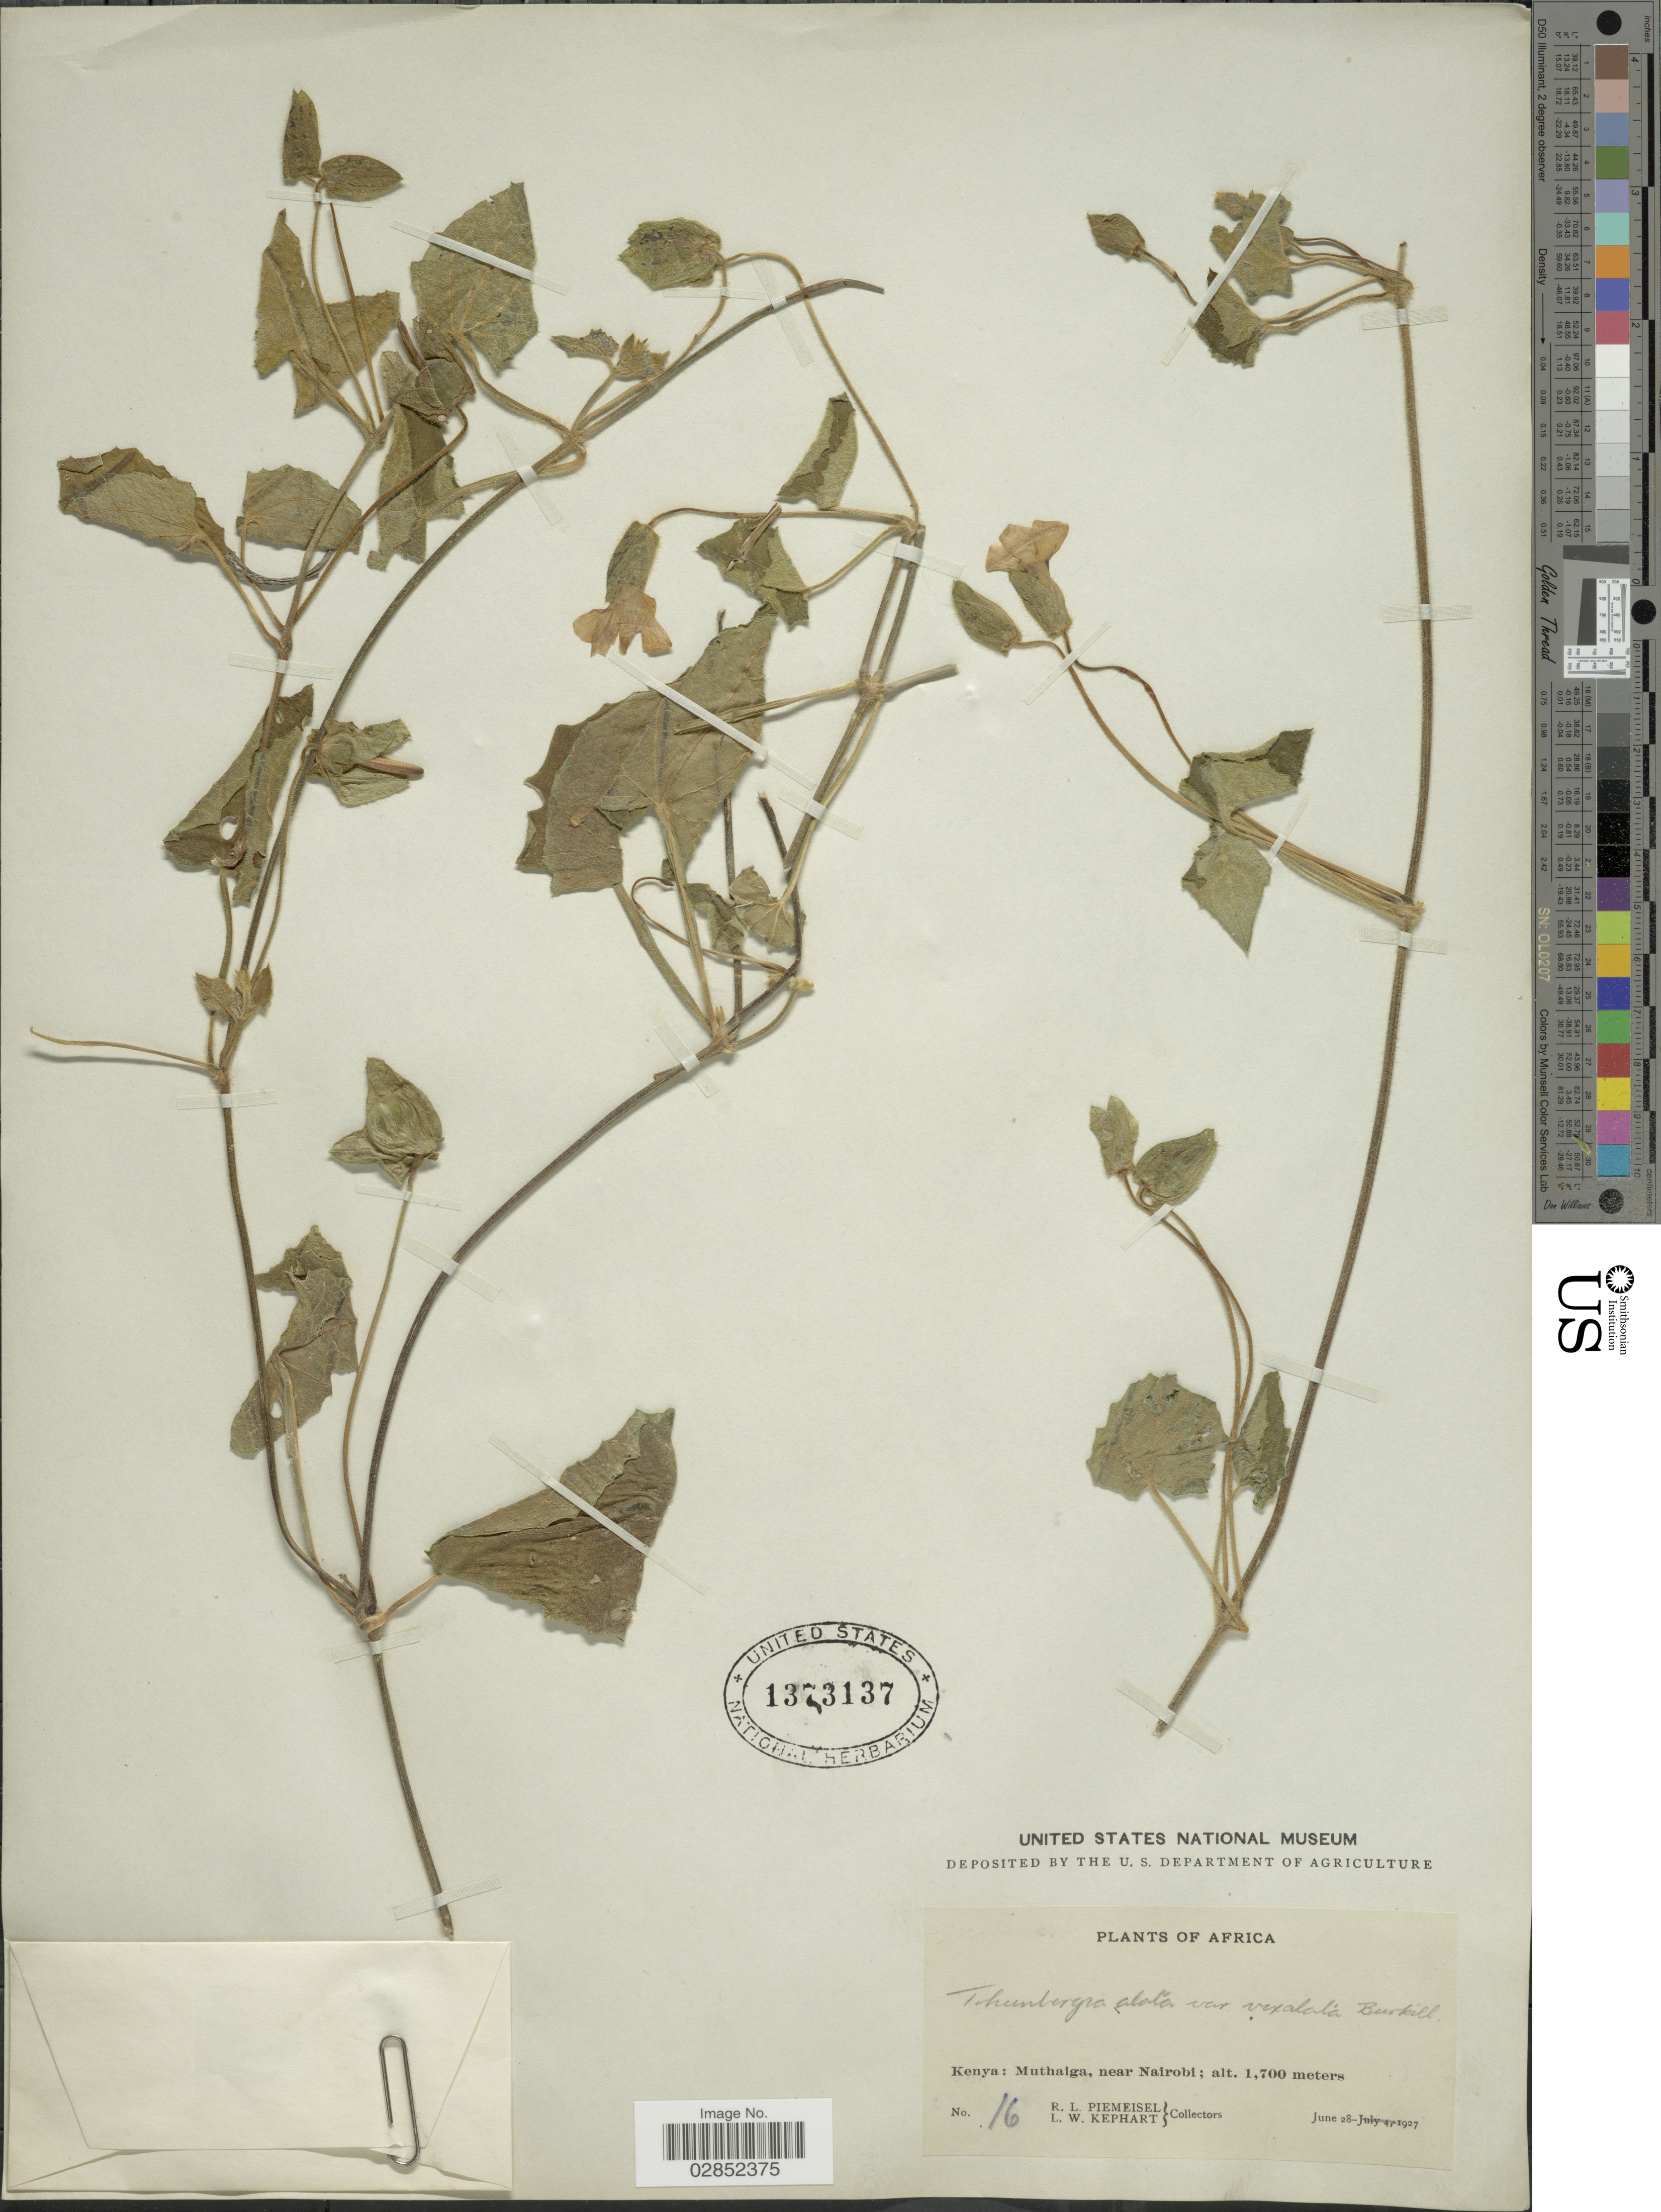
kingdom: Plantae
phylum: Tracheophyta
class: Magnoliopsida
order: Lamiales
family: Acanthaceae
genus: Thunbergia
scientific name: Thunbergia alata var. vixalata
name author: Burkill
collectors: R. L. Piemeisel & L. W. Kephart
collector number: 16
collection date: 1927-06-28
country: Kenya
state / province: Nairobi Area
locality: Kenya: Muthaiga, near Nairobi.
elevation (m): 1700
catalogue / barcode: US 1373137